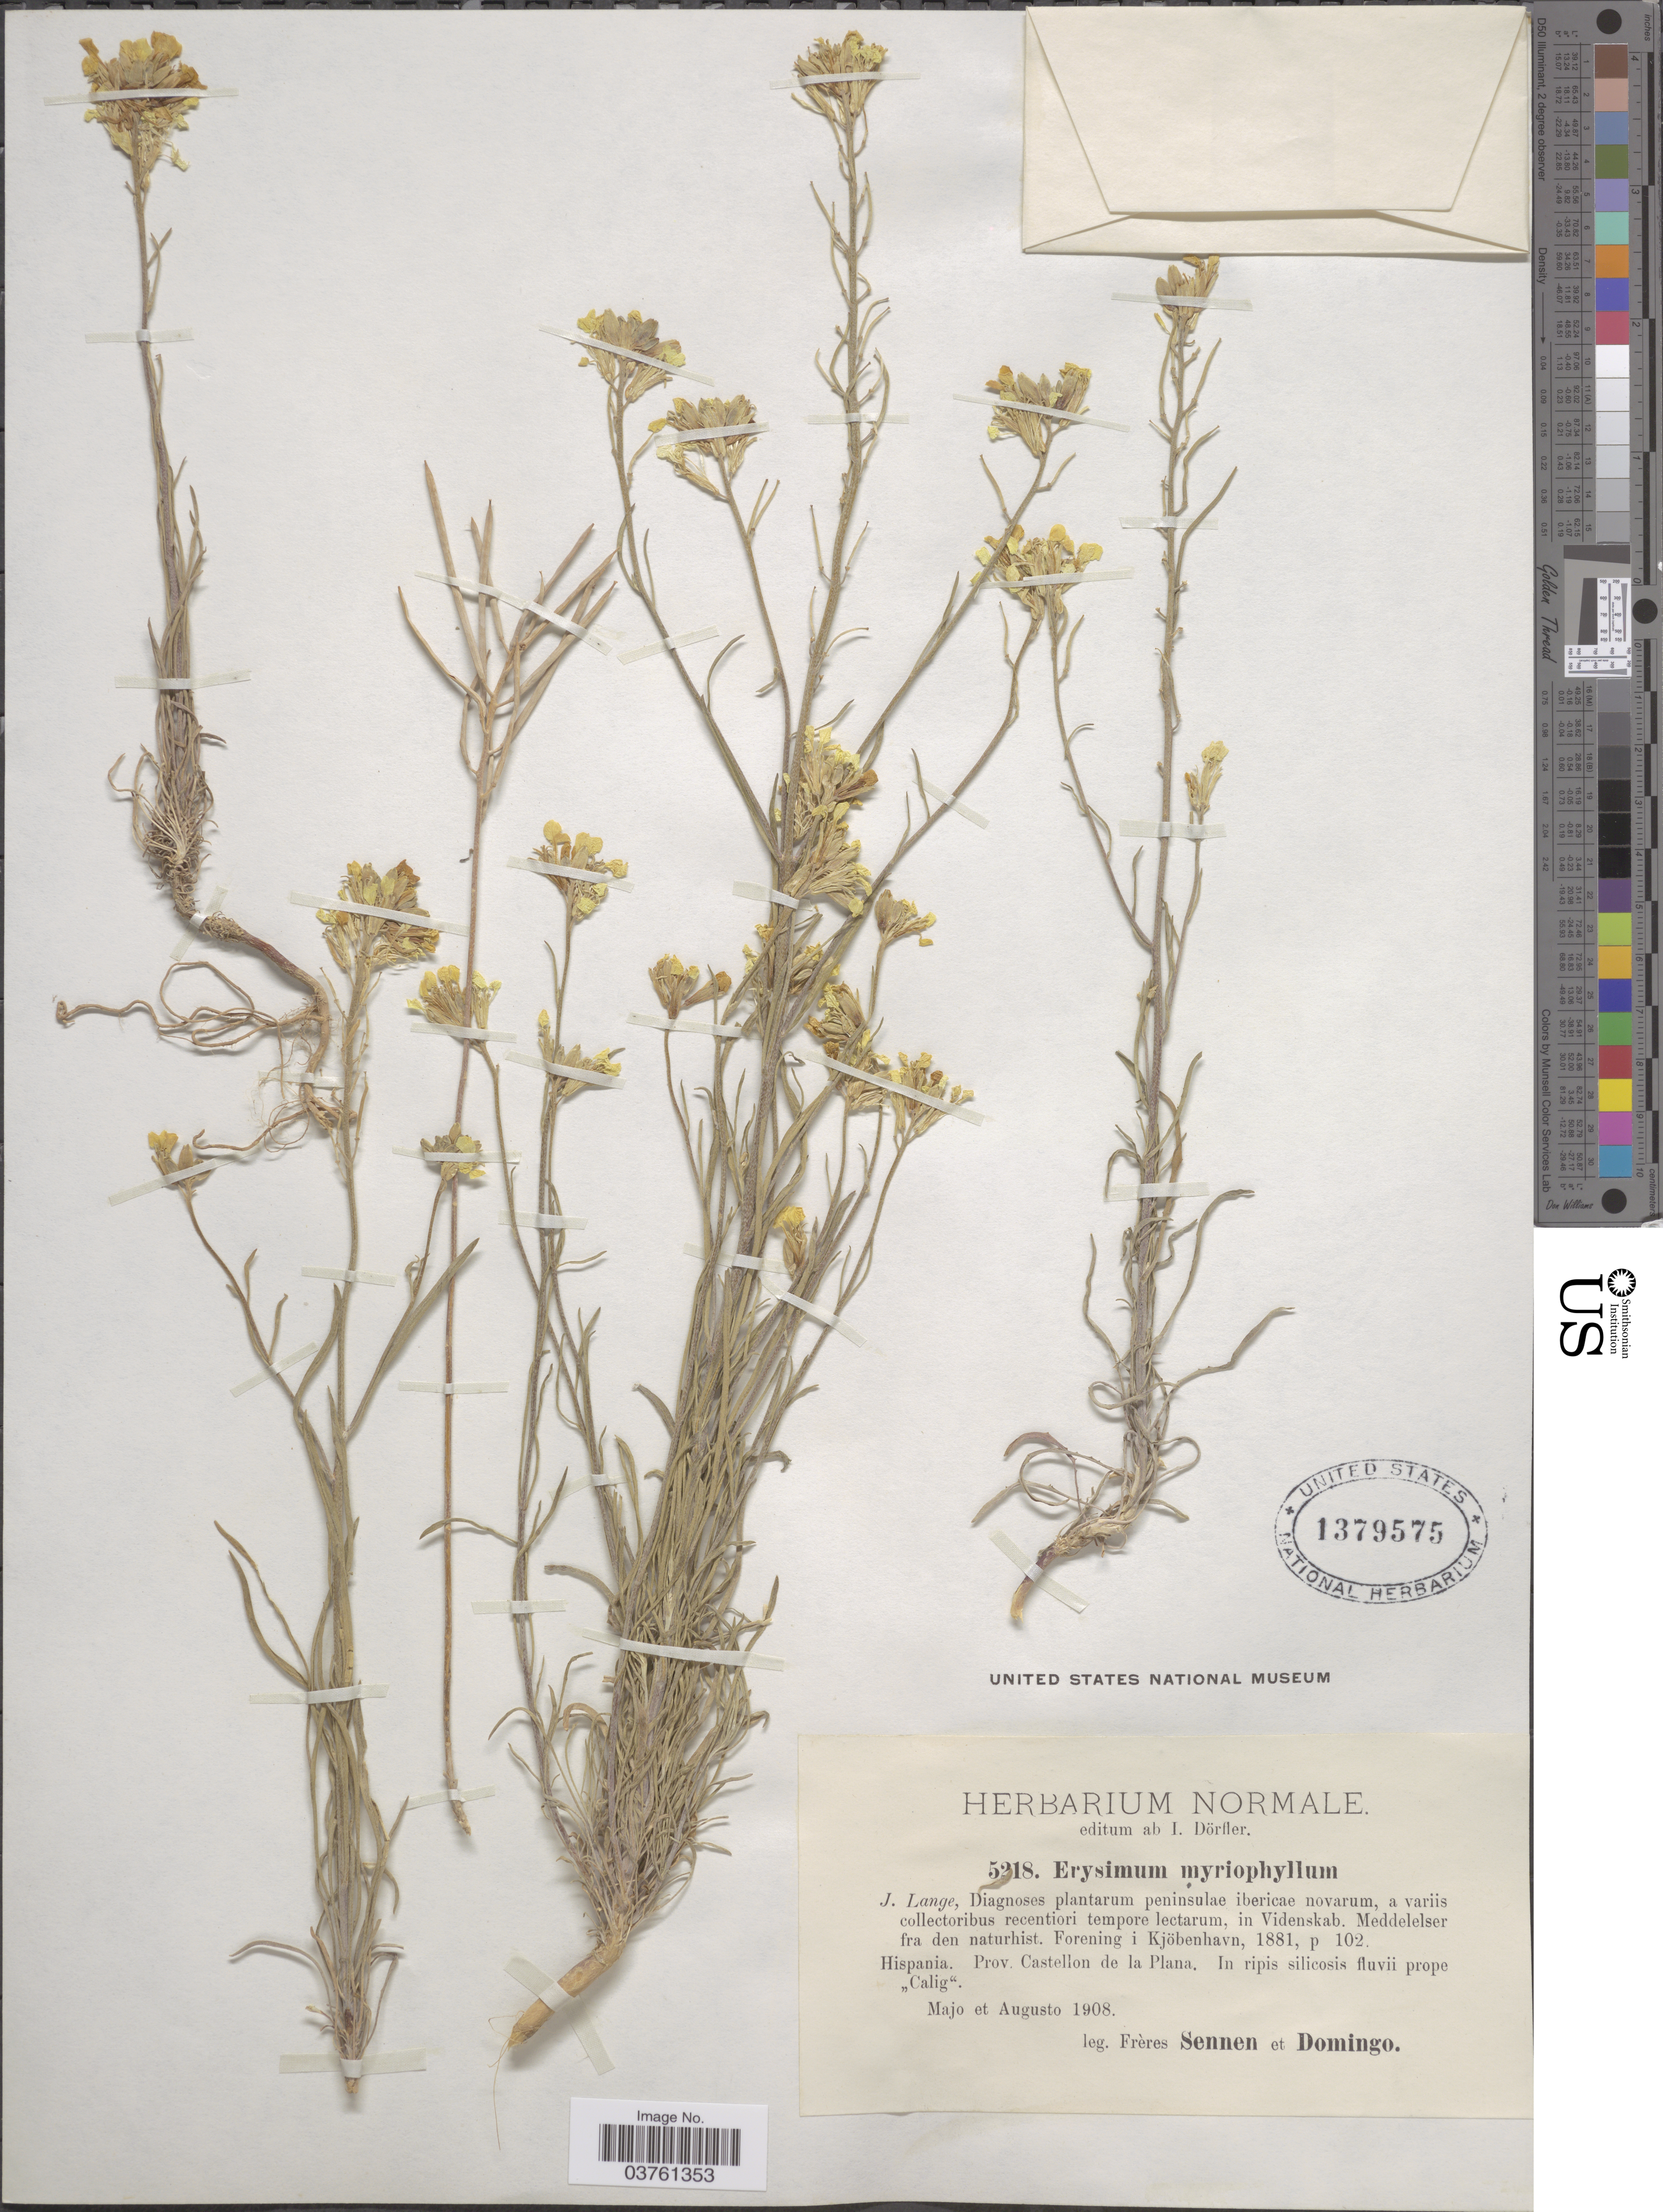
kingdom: Plantae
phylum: Tracheophyta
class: Magnoliopsida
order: Brassicales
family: Brassicaceae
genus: Erysimum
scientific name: Erysimum myriophyllum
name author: Lange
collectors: E. Sennen & Domingo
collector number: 5218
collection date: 1908-05/1908-08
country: Spain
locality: Hispania. Prov. Castellon de la Plana. In ripis silicosis fluvii prope "Calig".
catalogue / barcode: US 1379575